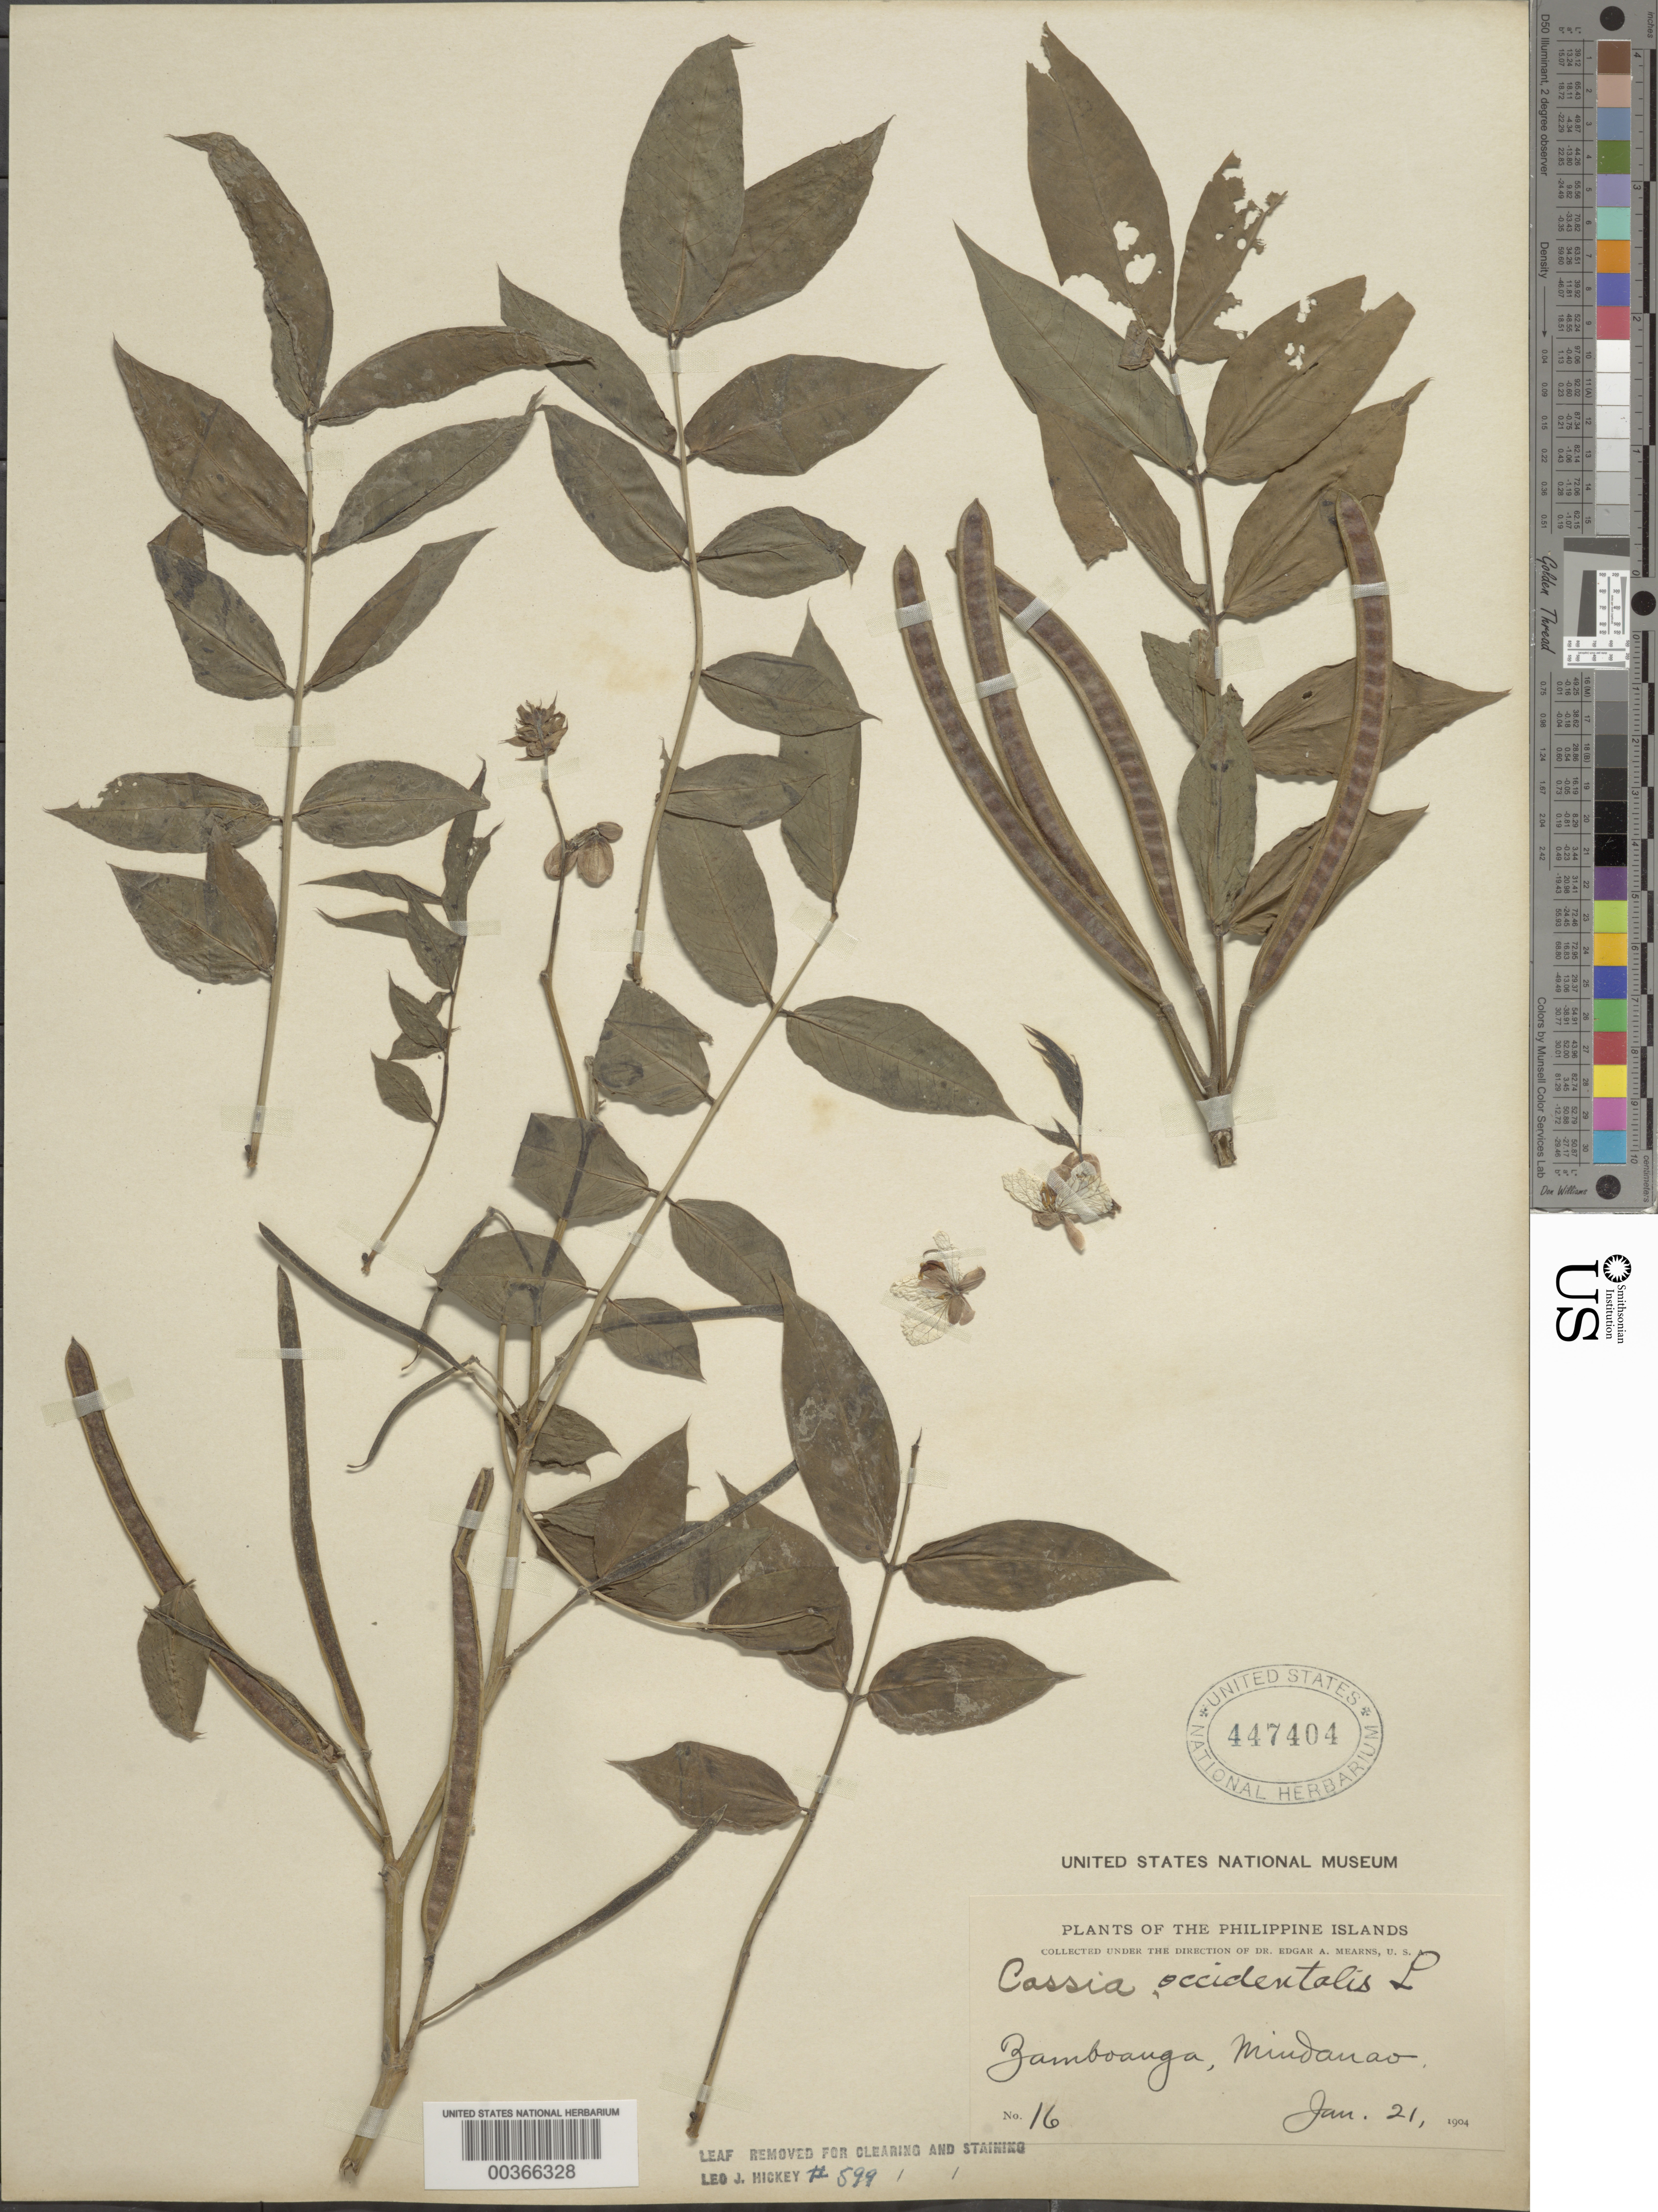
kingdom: Plantae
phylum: Tracheophyta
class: Magnoliopsida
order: Fabales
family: Fabaceae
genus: Senna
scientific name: Senna occidentalis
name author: (L.) Link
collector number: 16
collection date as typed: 21 Jan 1904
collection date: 1904-01-21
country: Philippines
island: Mindanao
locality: Zamboanga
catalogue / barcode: US 447404